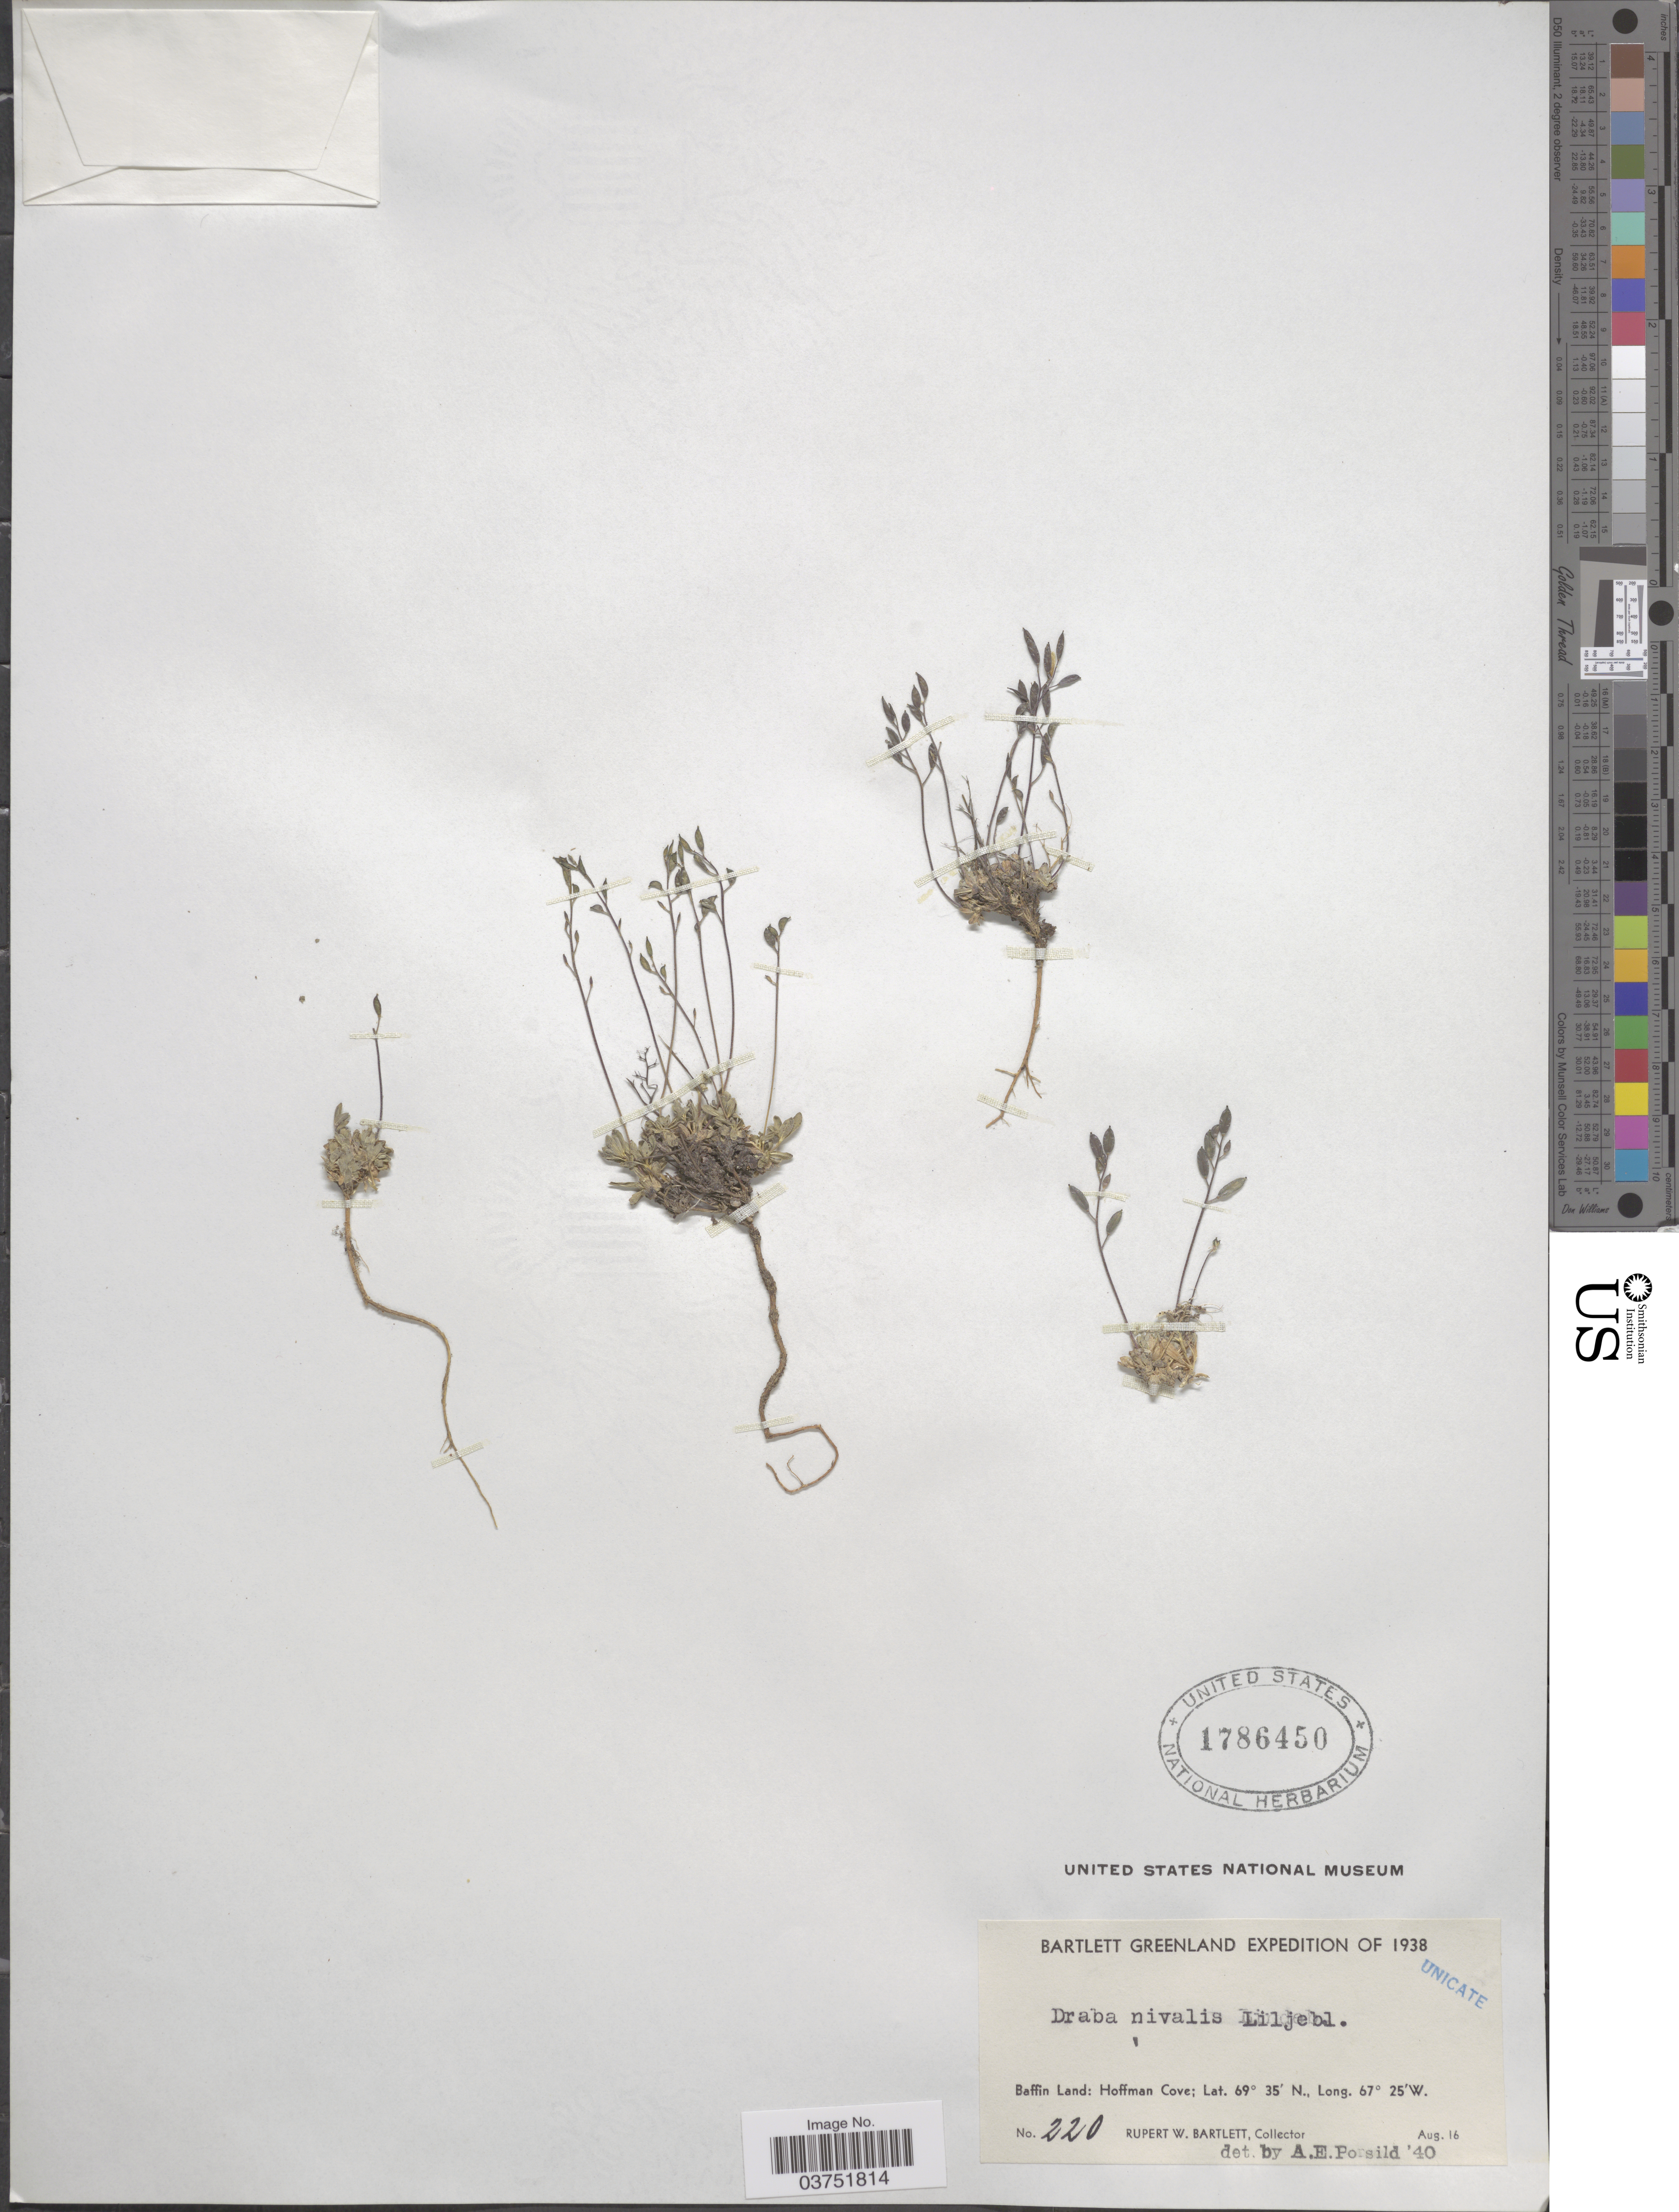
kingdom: Plantae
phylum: Tracheophyta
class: Magnoliopsida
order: Brassicales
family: Brassicaceae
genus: Draba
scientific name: Draba nivalis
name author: Lilj.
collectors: R. W. Bartlett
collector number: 220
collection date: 1938-08-16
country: Canada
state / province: Nunavut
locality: Baffin Land: Hoffman Cove.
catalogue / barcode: US 1786450